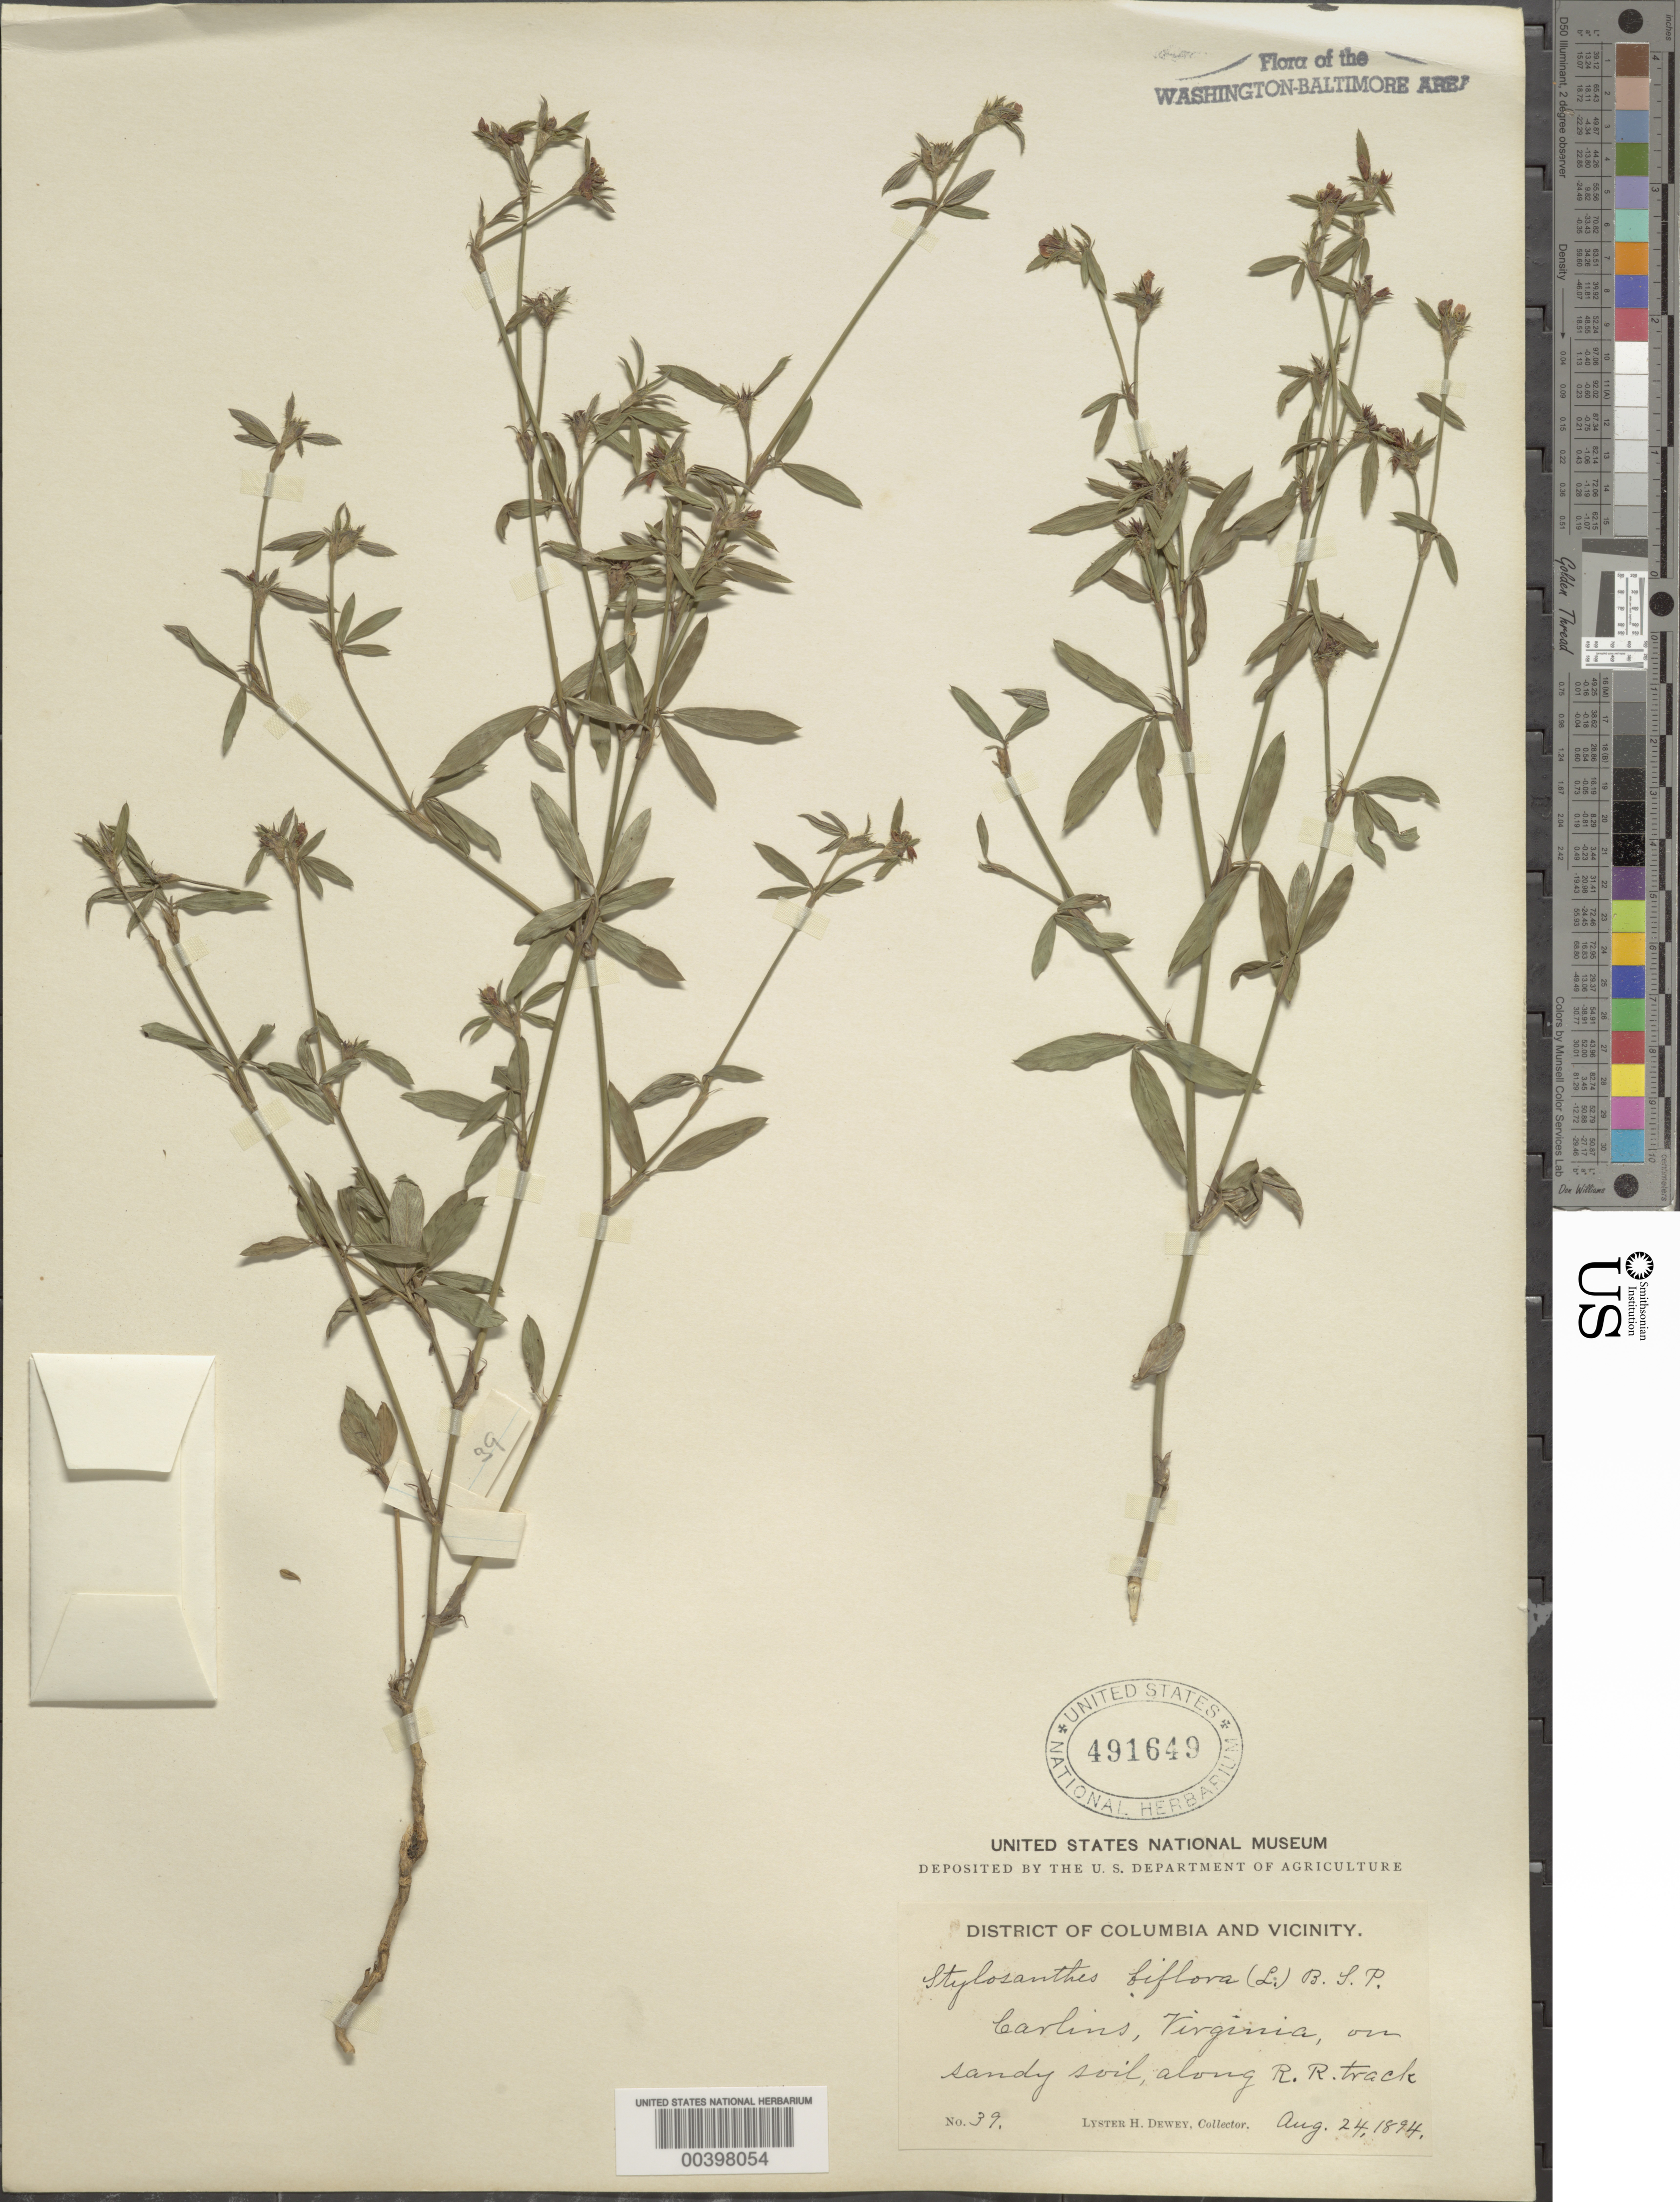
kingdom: Plantae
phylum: Tracheophyta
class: Magnoliopsida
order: Fabales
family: Fabaceae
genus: Stylosanthes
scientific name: Stylosanthes biflora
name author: (L.) Britton et al.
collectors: L. H. Dewey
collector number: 39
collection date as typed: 24 Aug 1894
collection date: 1894-08-24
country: United States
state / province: Virginia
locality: Carlins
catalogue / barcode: US 491649